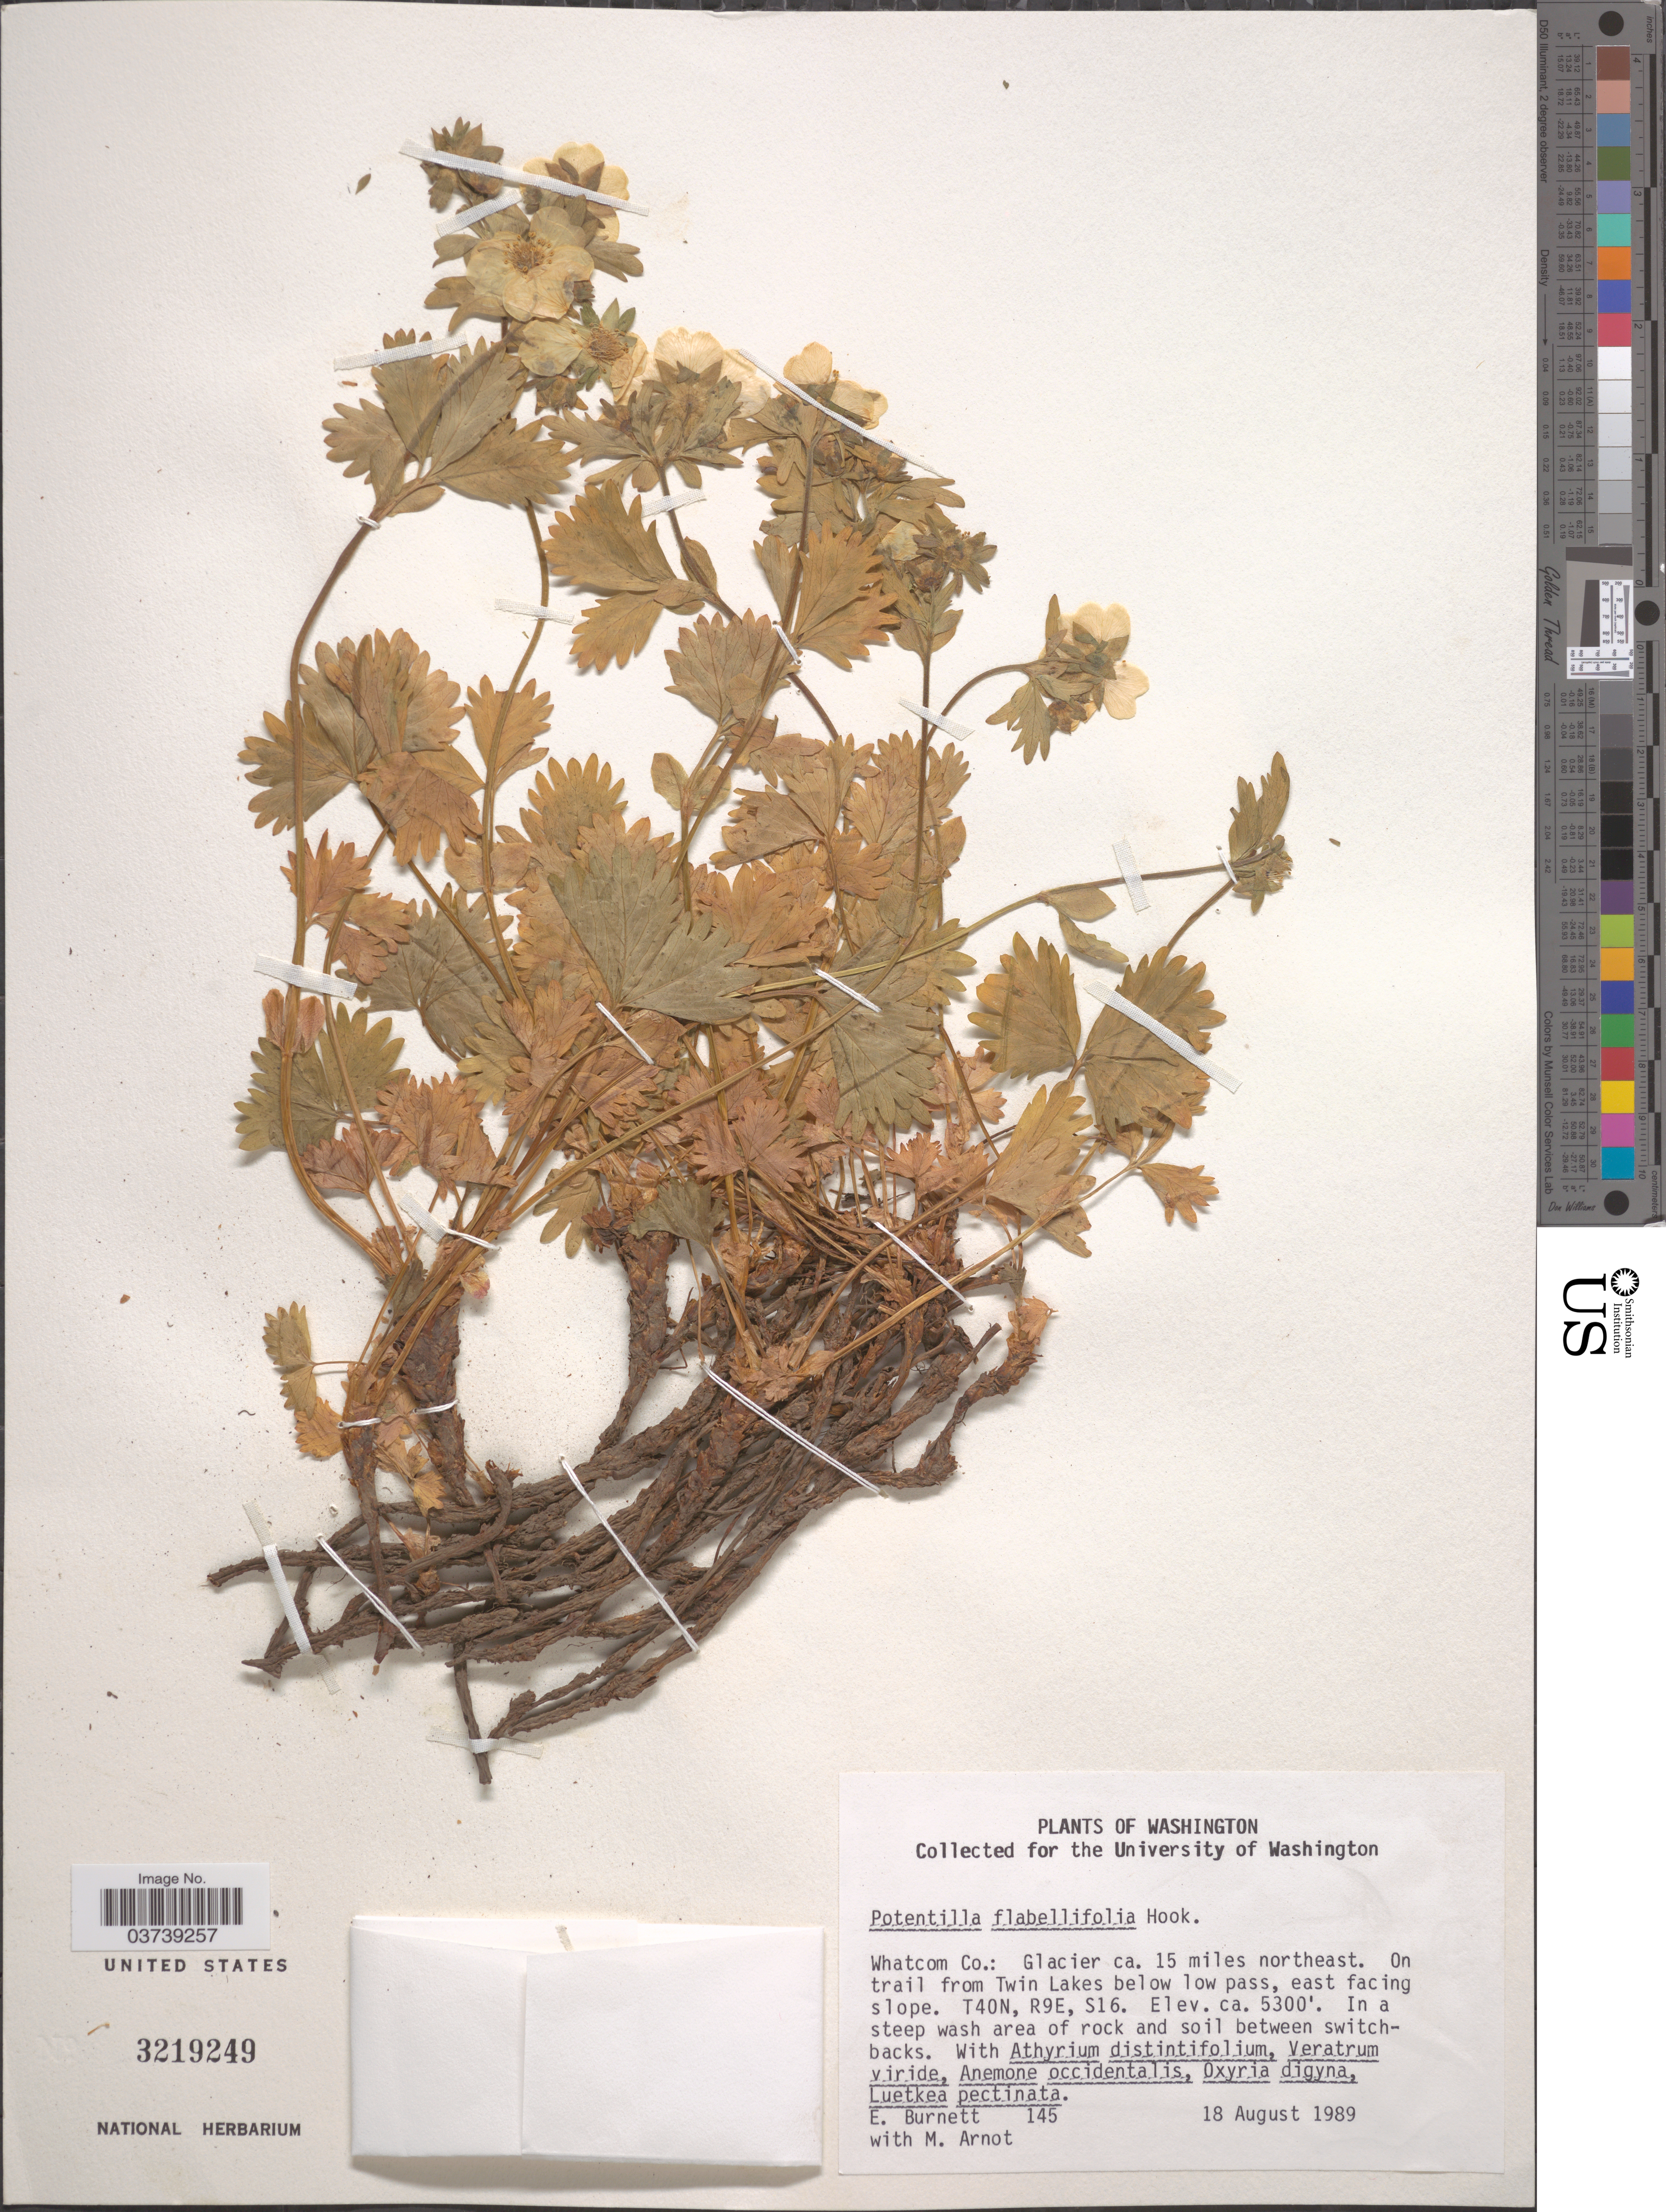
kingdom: Plantae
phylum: Tracheophyta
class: Magnoliopsida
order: Rosales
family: Rosaceae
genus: Potentilla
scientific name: Potentilla flabellifolia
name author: Hook. ex Torr. & A. Gray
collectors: E. Burnett & M. Arnot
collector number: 145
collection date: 1989-07-18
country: United States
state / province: Washington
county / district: Whatcom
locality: Whatcom Co.: Glacier ca. 15 miles northeast. On trail from Twin Lakes below low pass, east facing slope. T40N, R9E, S16.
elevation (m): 1615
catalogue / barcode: US 3219249